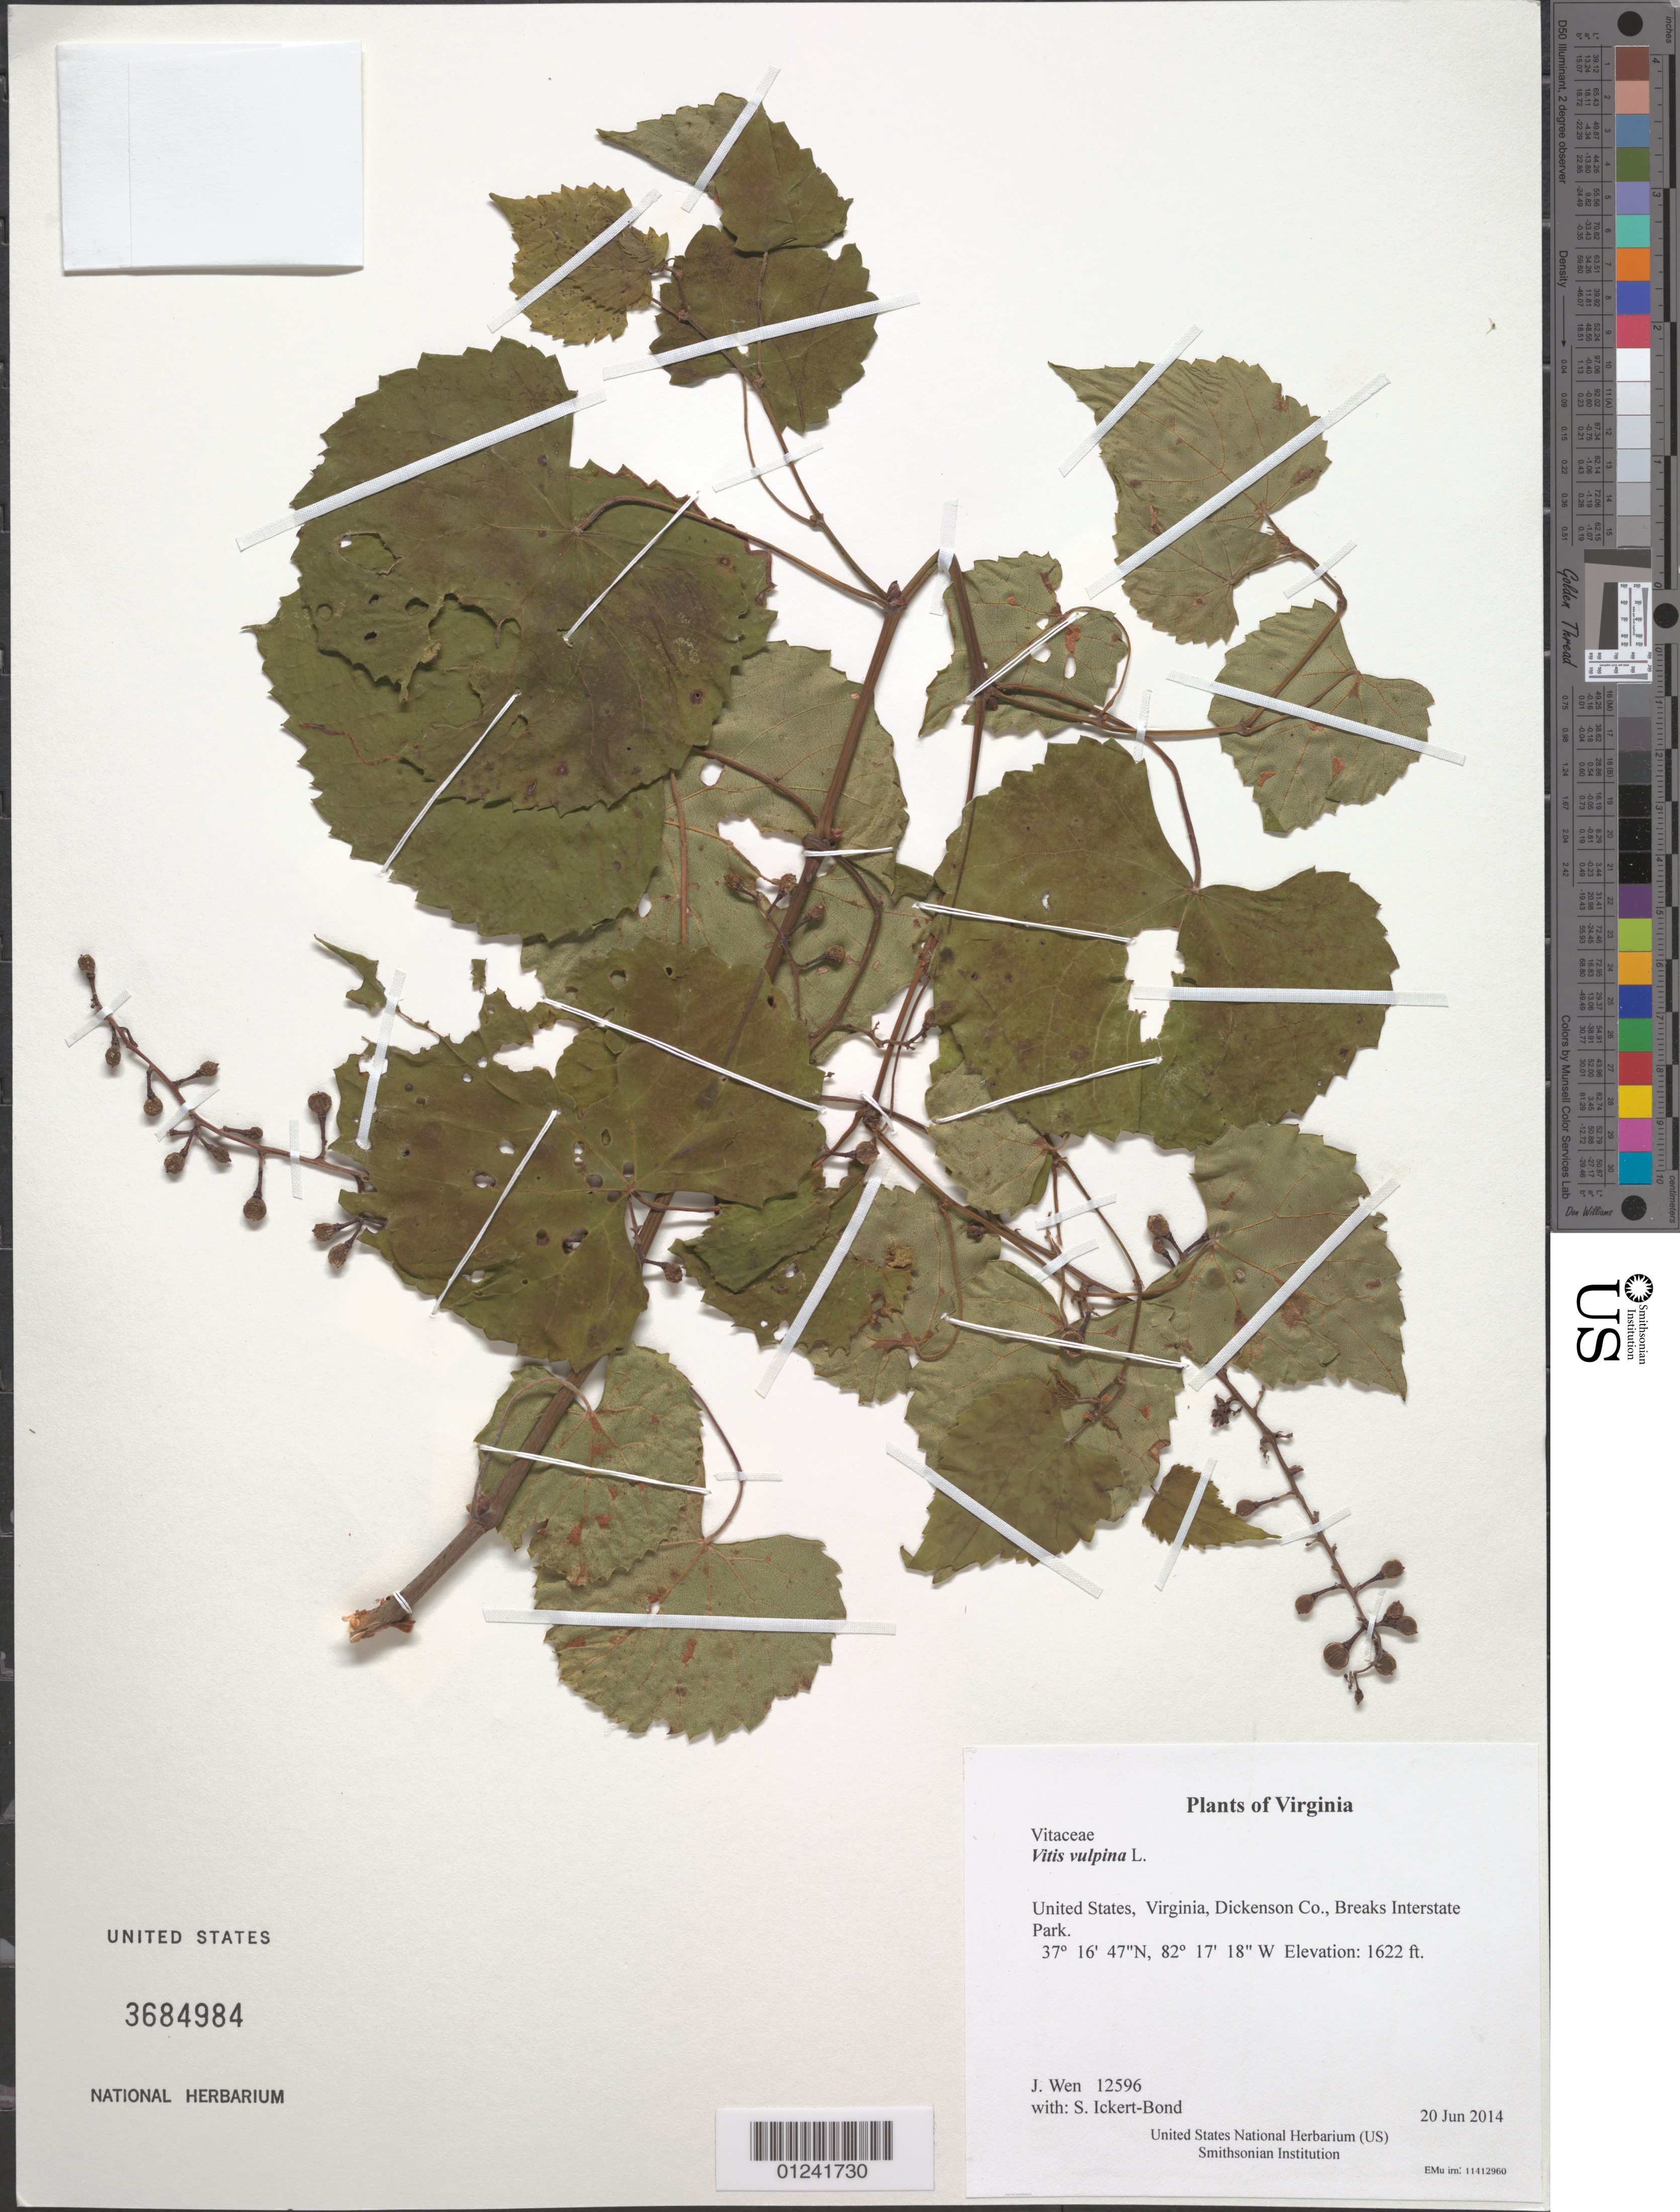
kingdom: Plantae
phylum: Tracheophyta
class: Magnoliopsida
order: Vitales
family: Vitaceae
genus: Vitis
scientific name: Vitis vulpina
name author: L.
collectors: J. Wen & S. Ickert-Bond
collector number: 12596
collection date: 2014-06-20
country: United States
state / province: Virginia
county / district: Dickenson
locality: Breaks Interstate Park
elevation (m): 494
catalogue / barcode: US 3684984